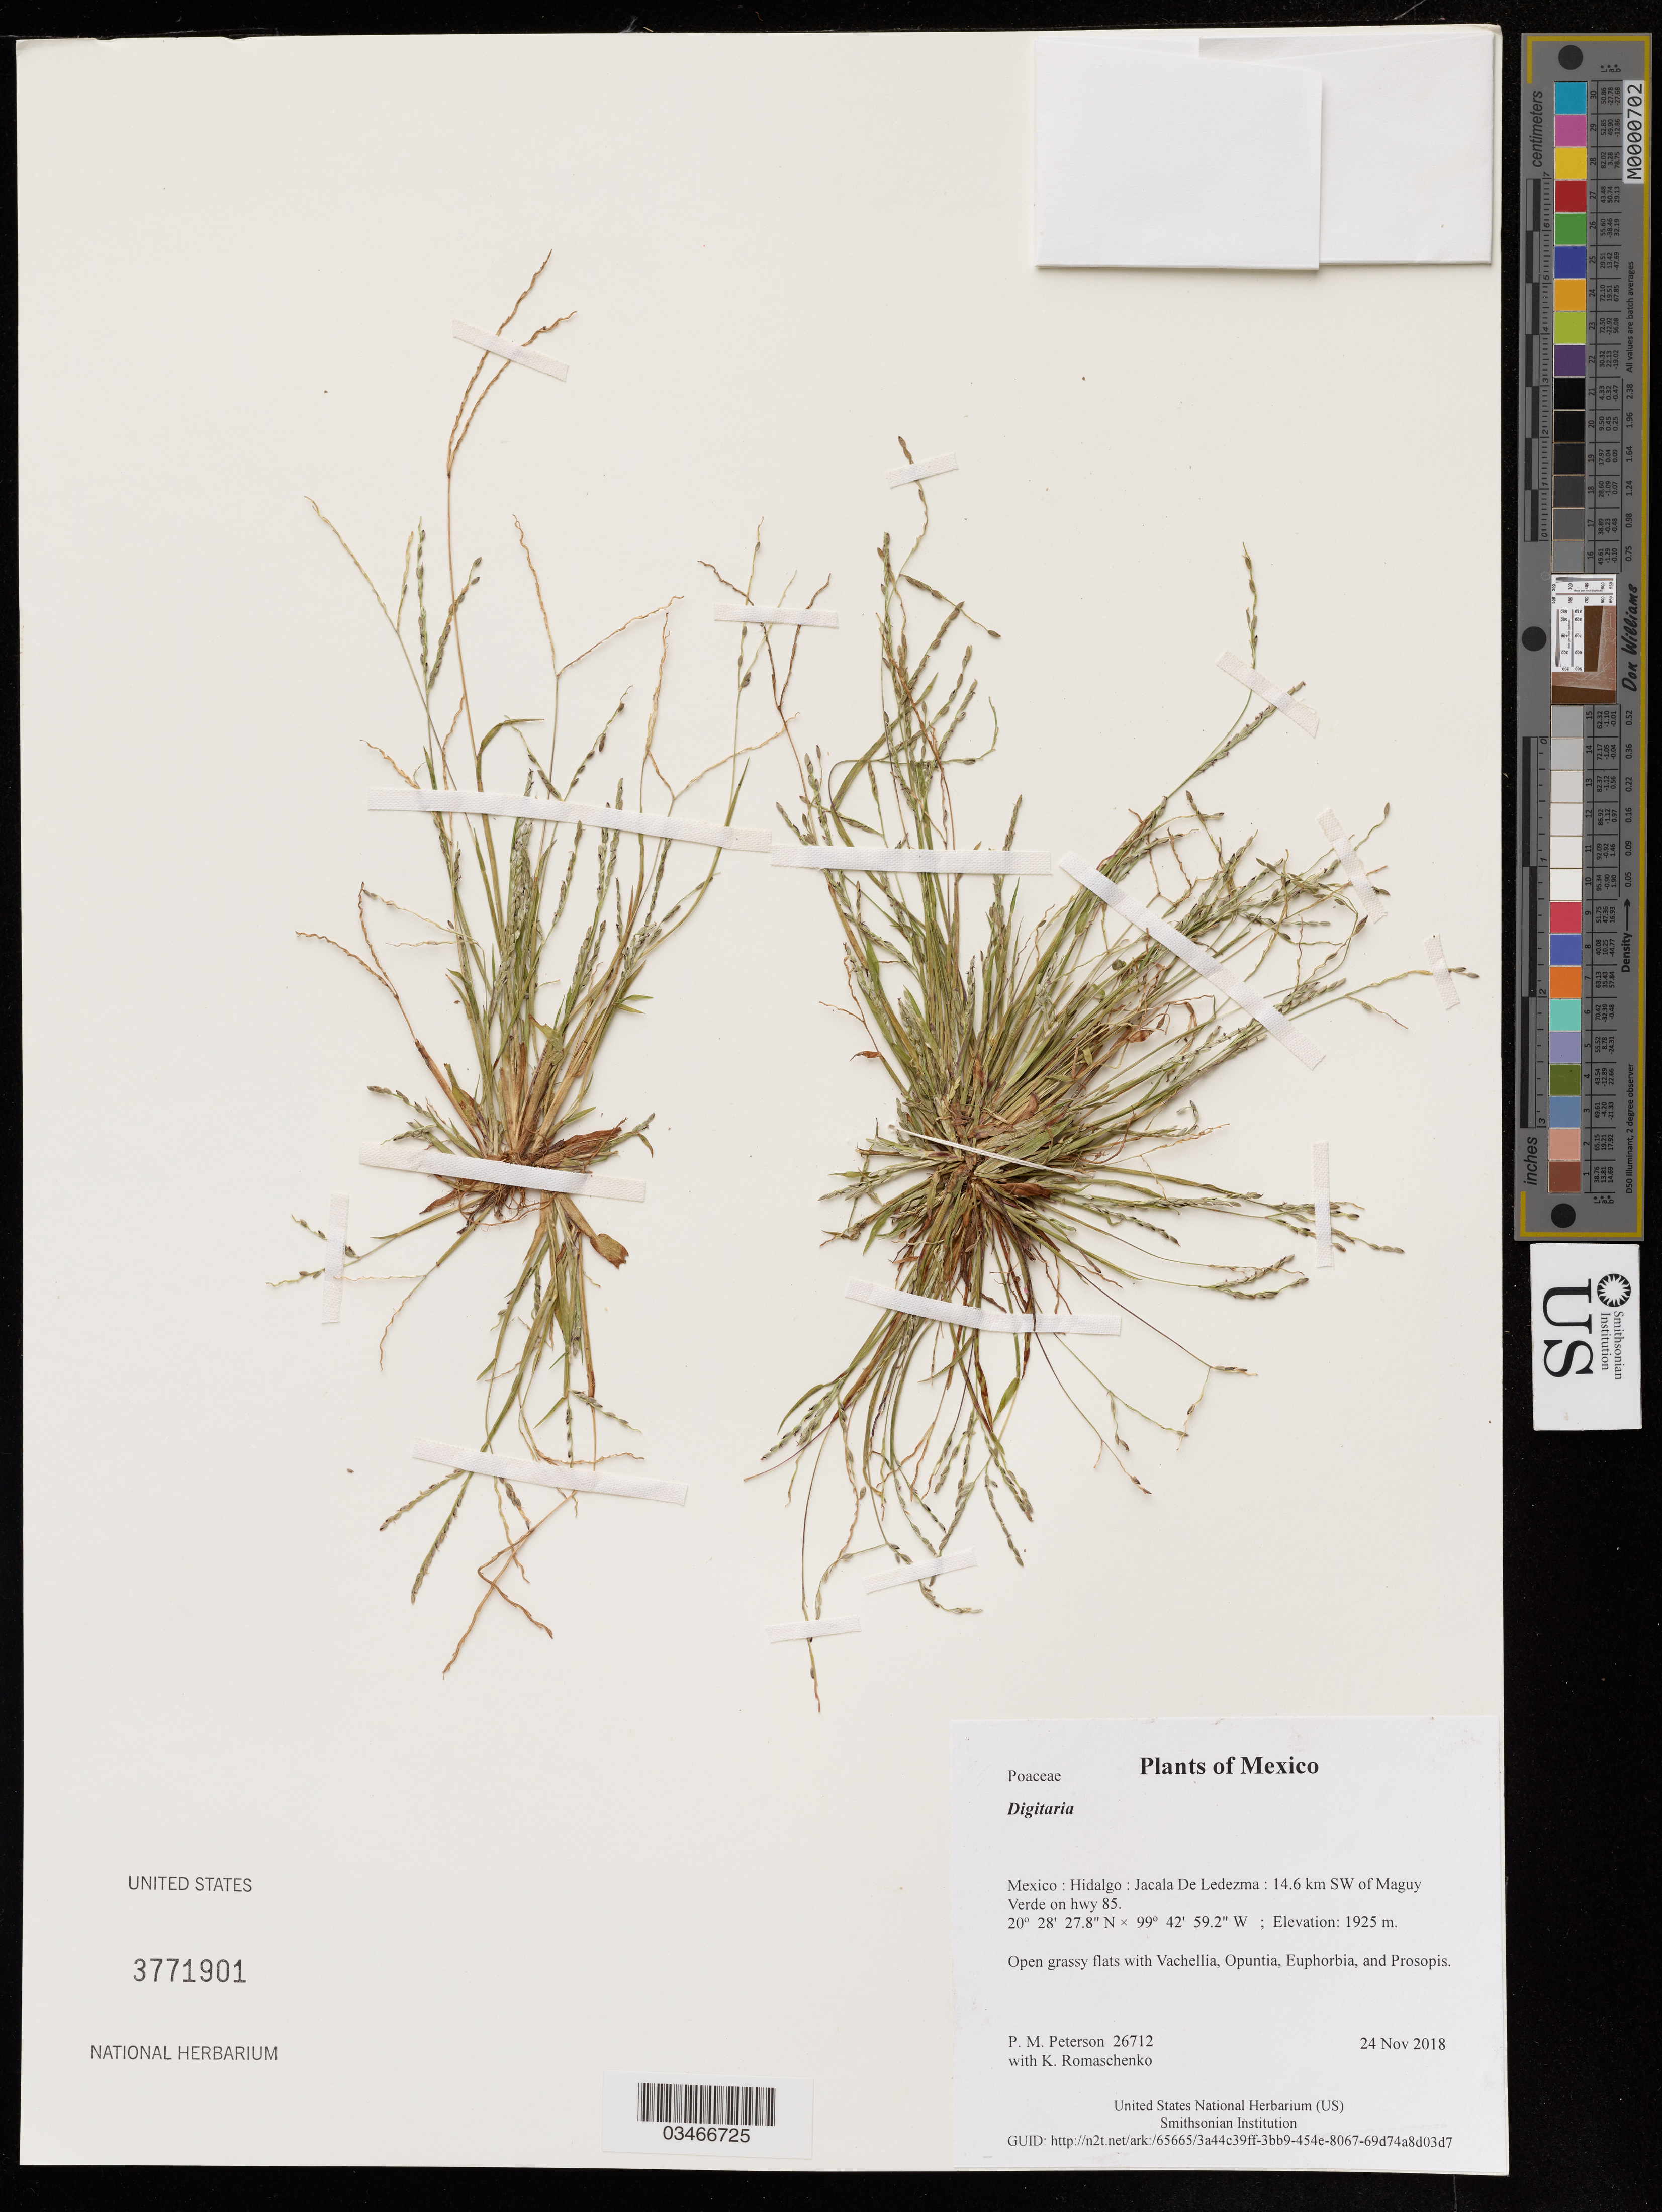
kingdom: Plantae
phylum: Tracheophyta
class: Liliopsida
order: Poales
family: Poaceae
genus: Digitaria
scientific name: Digitaria sp.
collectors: P. M. Peterson & K. Romaschenko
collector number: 26712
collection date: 2018-11-24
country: Mexico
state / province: Hidalgo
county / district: Jacala De Ledezma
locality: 14.6 km SW of Maguy Verde on hwy 85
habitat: Open grassy flats with Vachellia, Opuntia, Euphorbia, and Prosopis.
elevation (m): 1925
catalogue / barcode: US 3771901